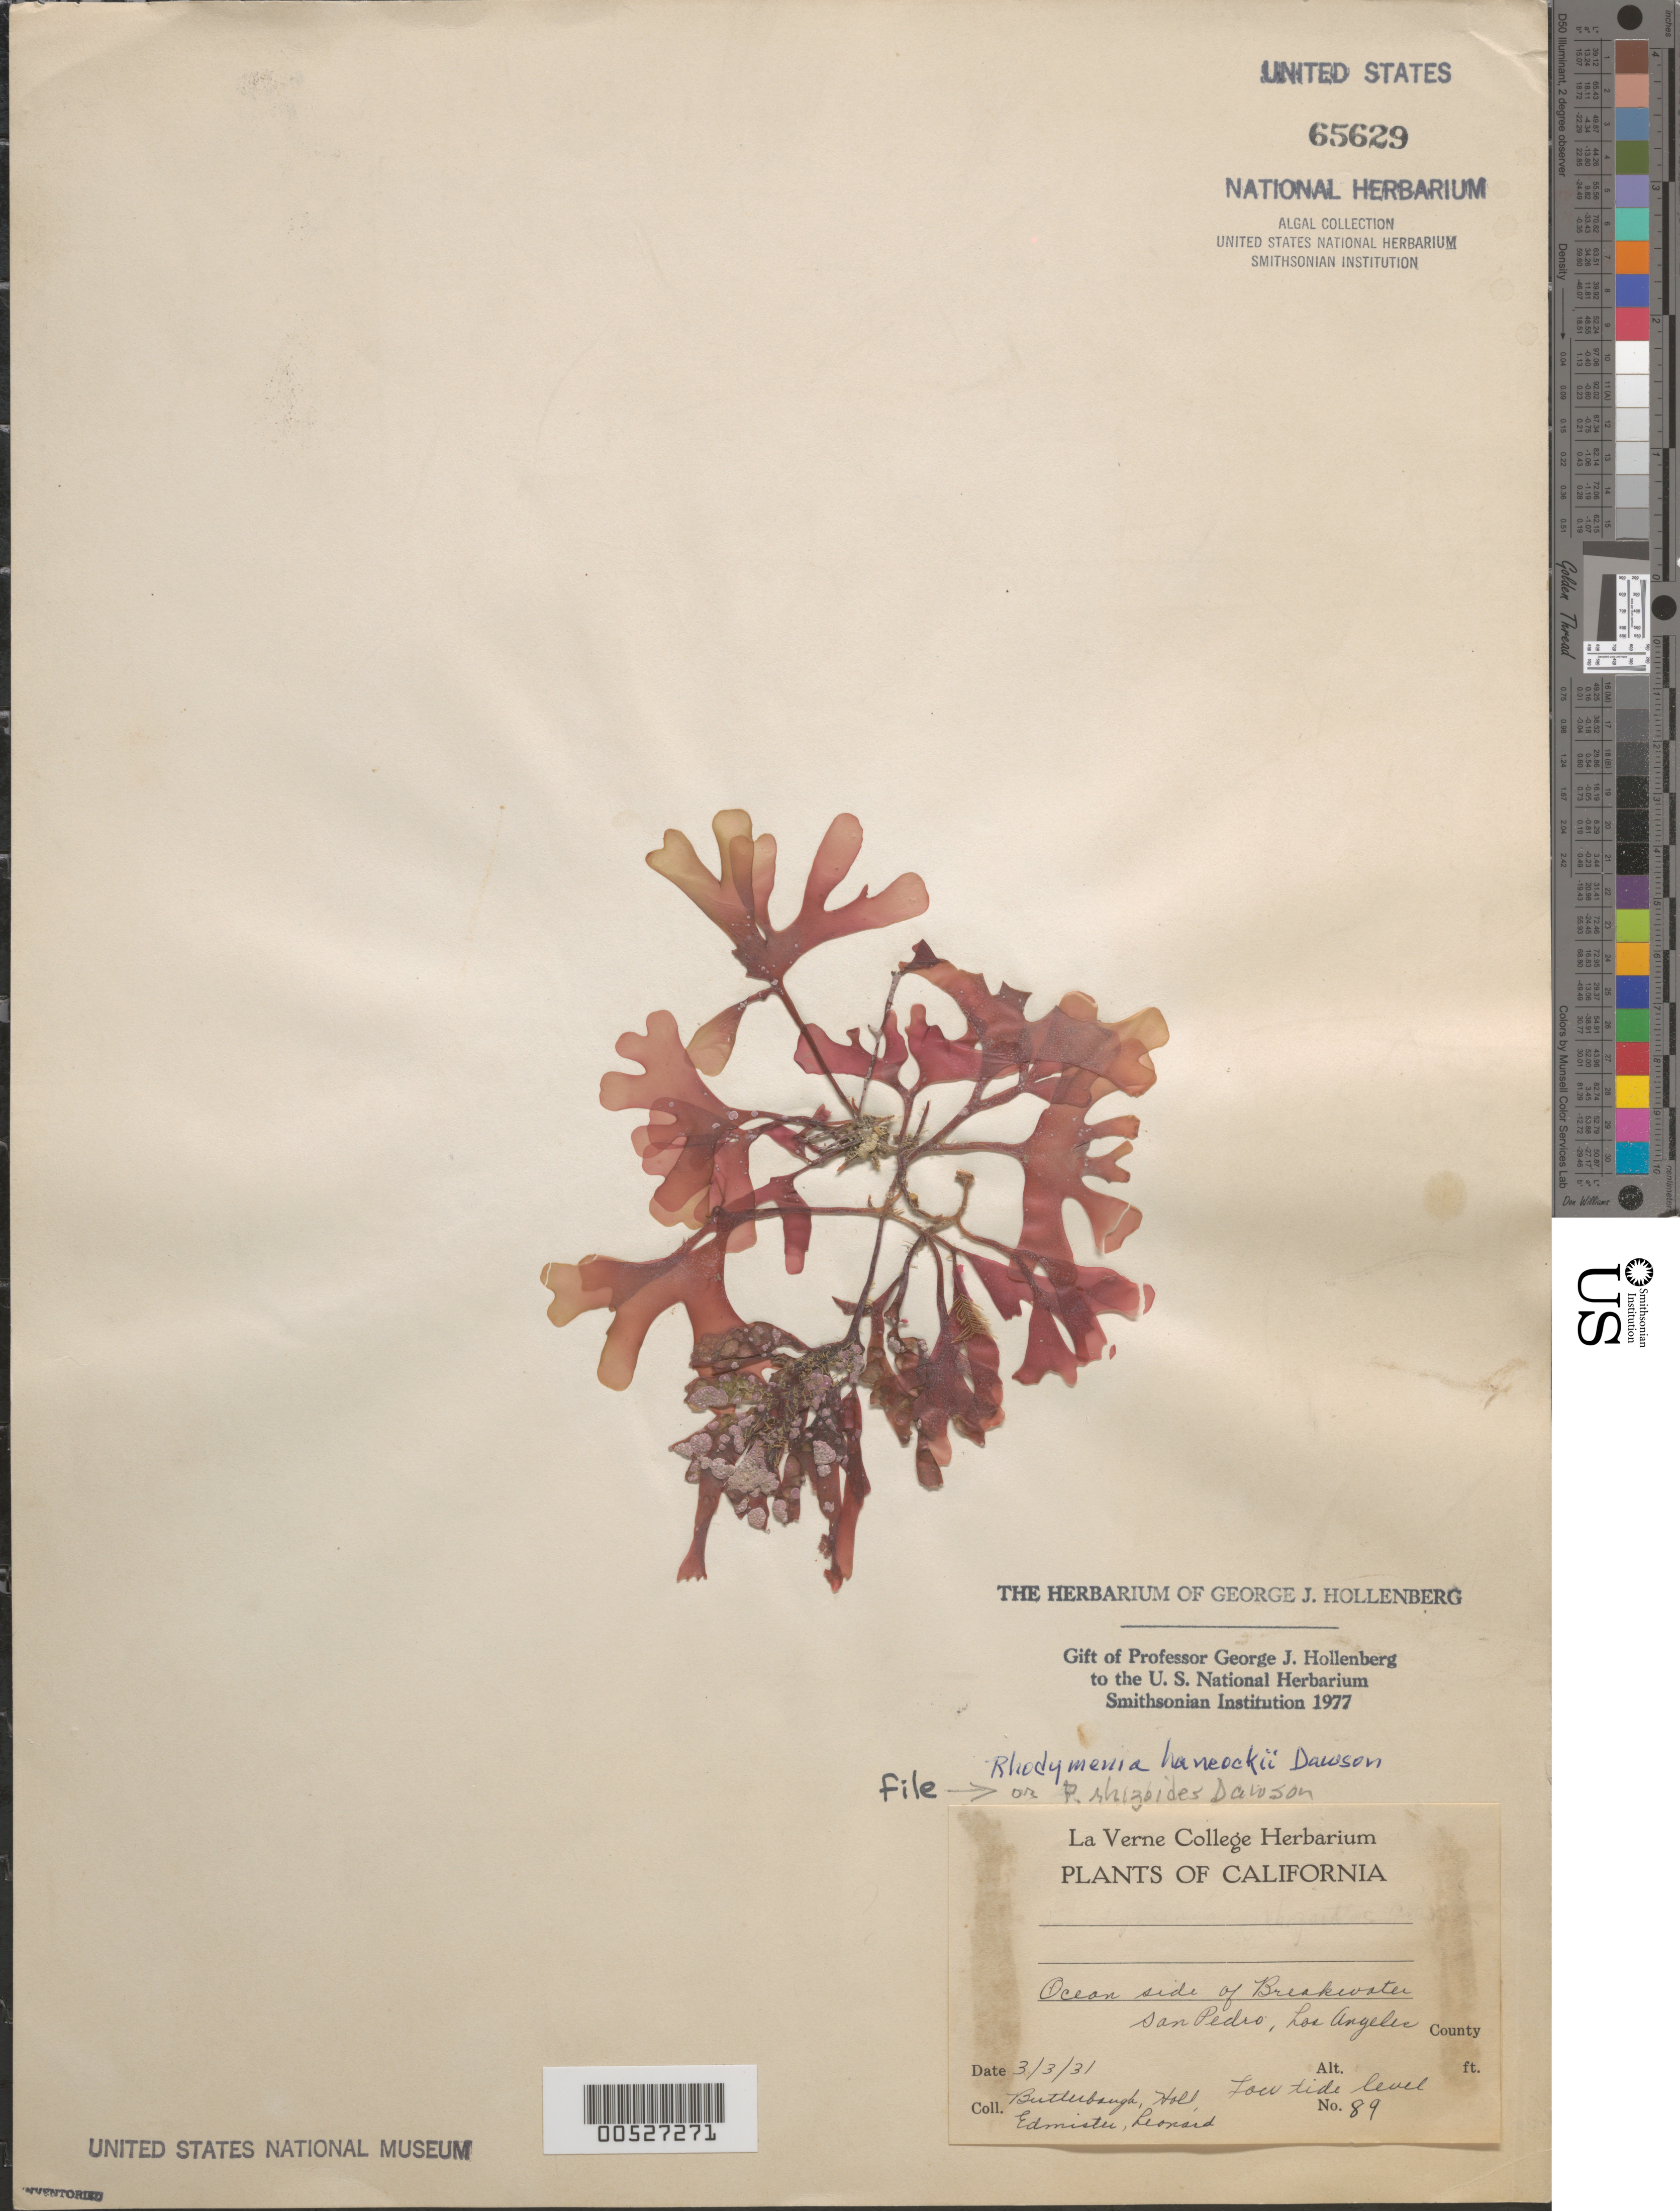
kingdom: Plantae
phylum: Rhodophyta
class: Florideophyceae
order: Rhodymeniales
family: Rhodymeniaceae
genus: Rhodymenia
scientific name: Rhodymenia rhizoides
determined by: Hollenberg, George J.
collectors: F. Butterbaugh, E. Hall, E. Edmister & G. M. Leonard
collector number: GJH 89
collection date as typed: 03 Mar 1931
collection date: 1931-03-03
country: United States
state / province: California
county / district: Los Angeles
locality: San Pedro breakwater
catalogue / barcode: US 65629